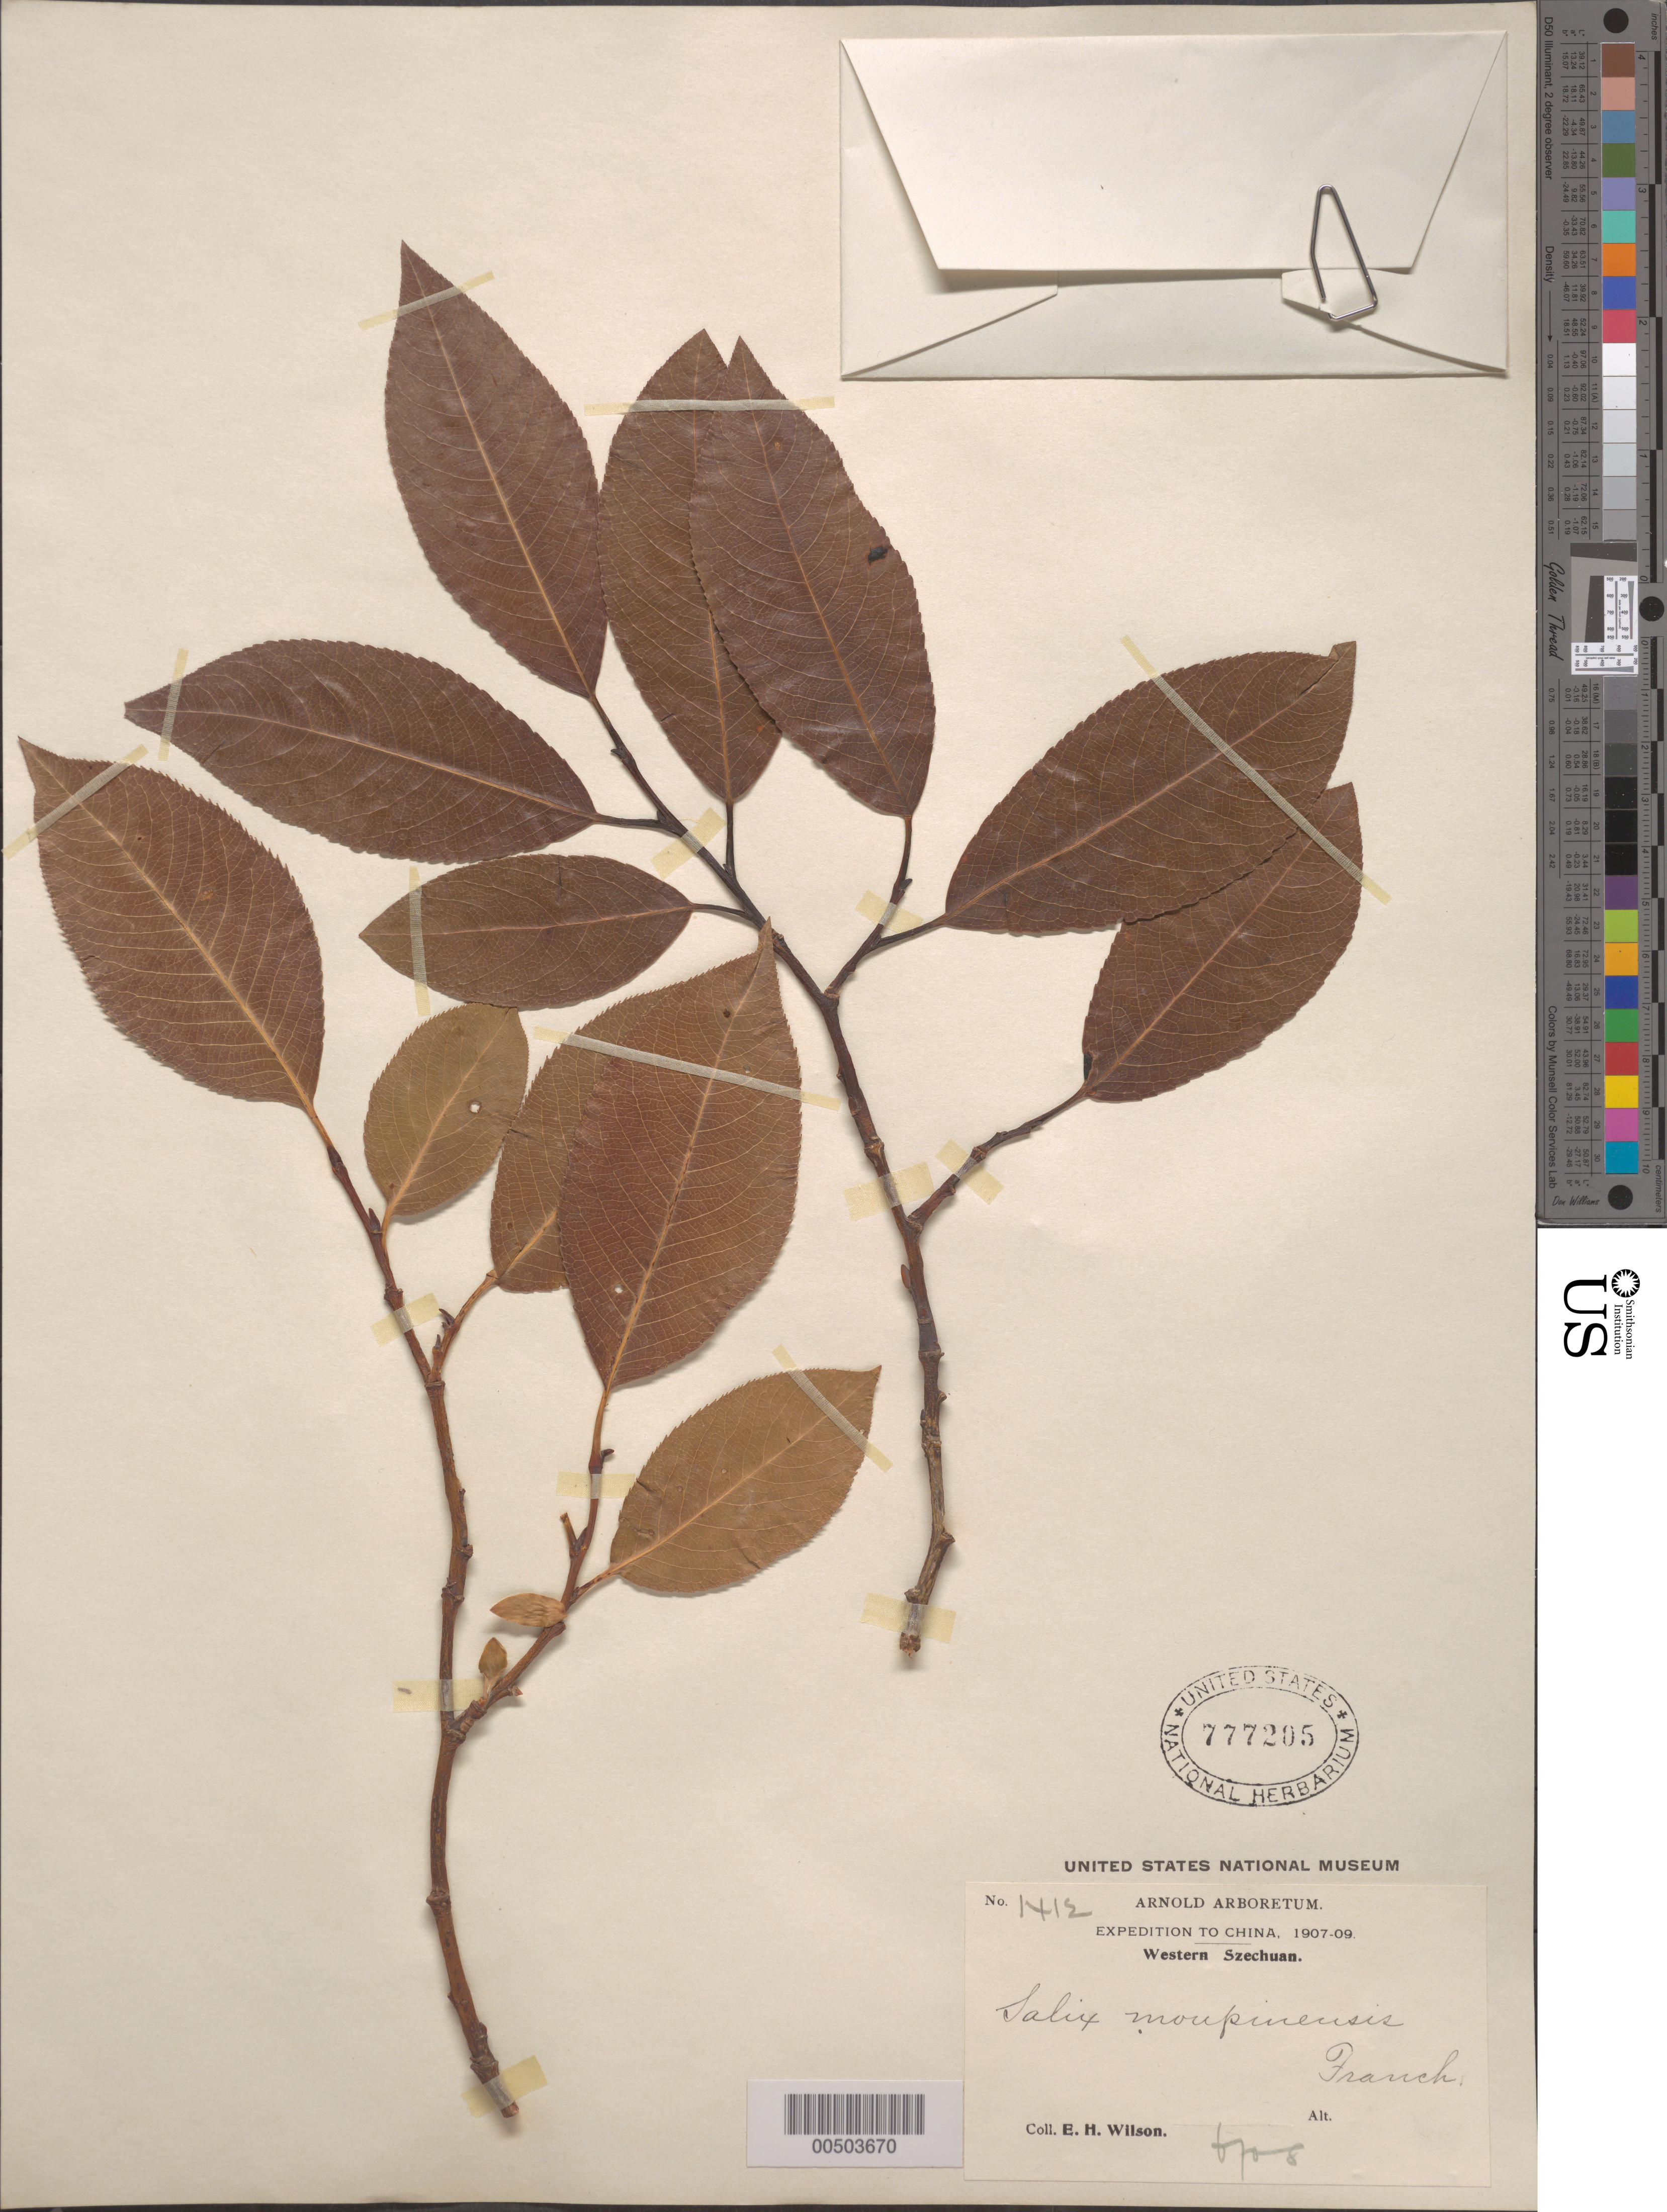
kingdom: Plantae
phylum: Tracheophyta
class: Magnoliopsida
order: Malpighiales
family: Salicaceae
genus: Salix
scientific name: Salix moupinensis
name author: Franch.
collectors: E. H. Wilson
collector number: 1412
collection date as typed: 1907 to -- --- 1909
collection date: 1907/1909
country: China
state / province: Sichuan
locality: Western Szechuan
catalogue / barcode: US 777205